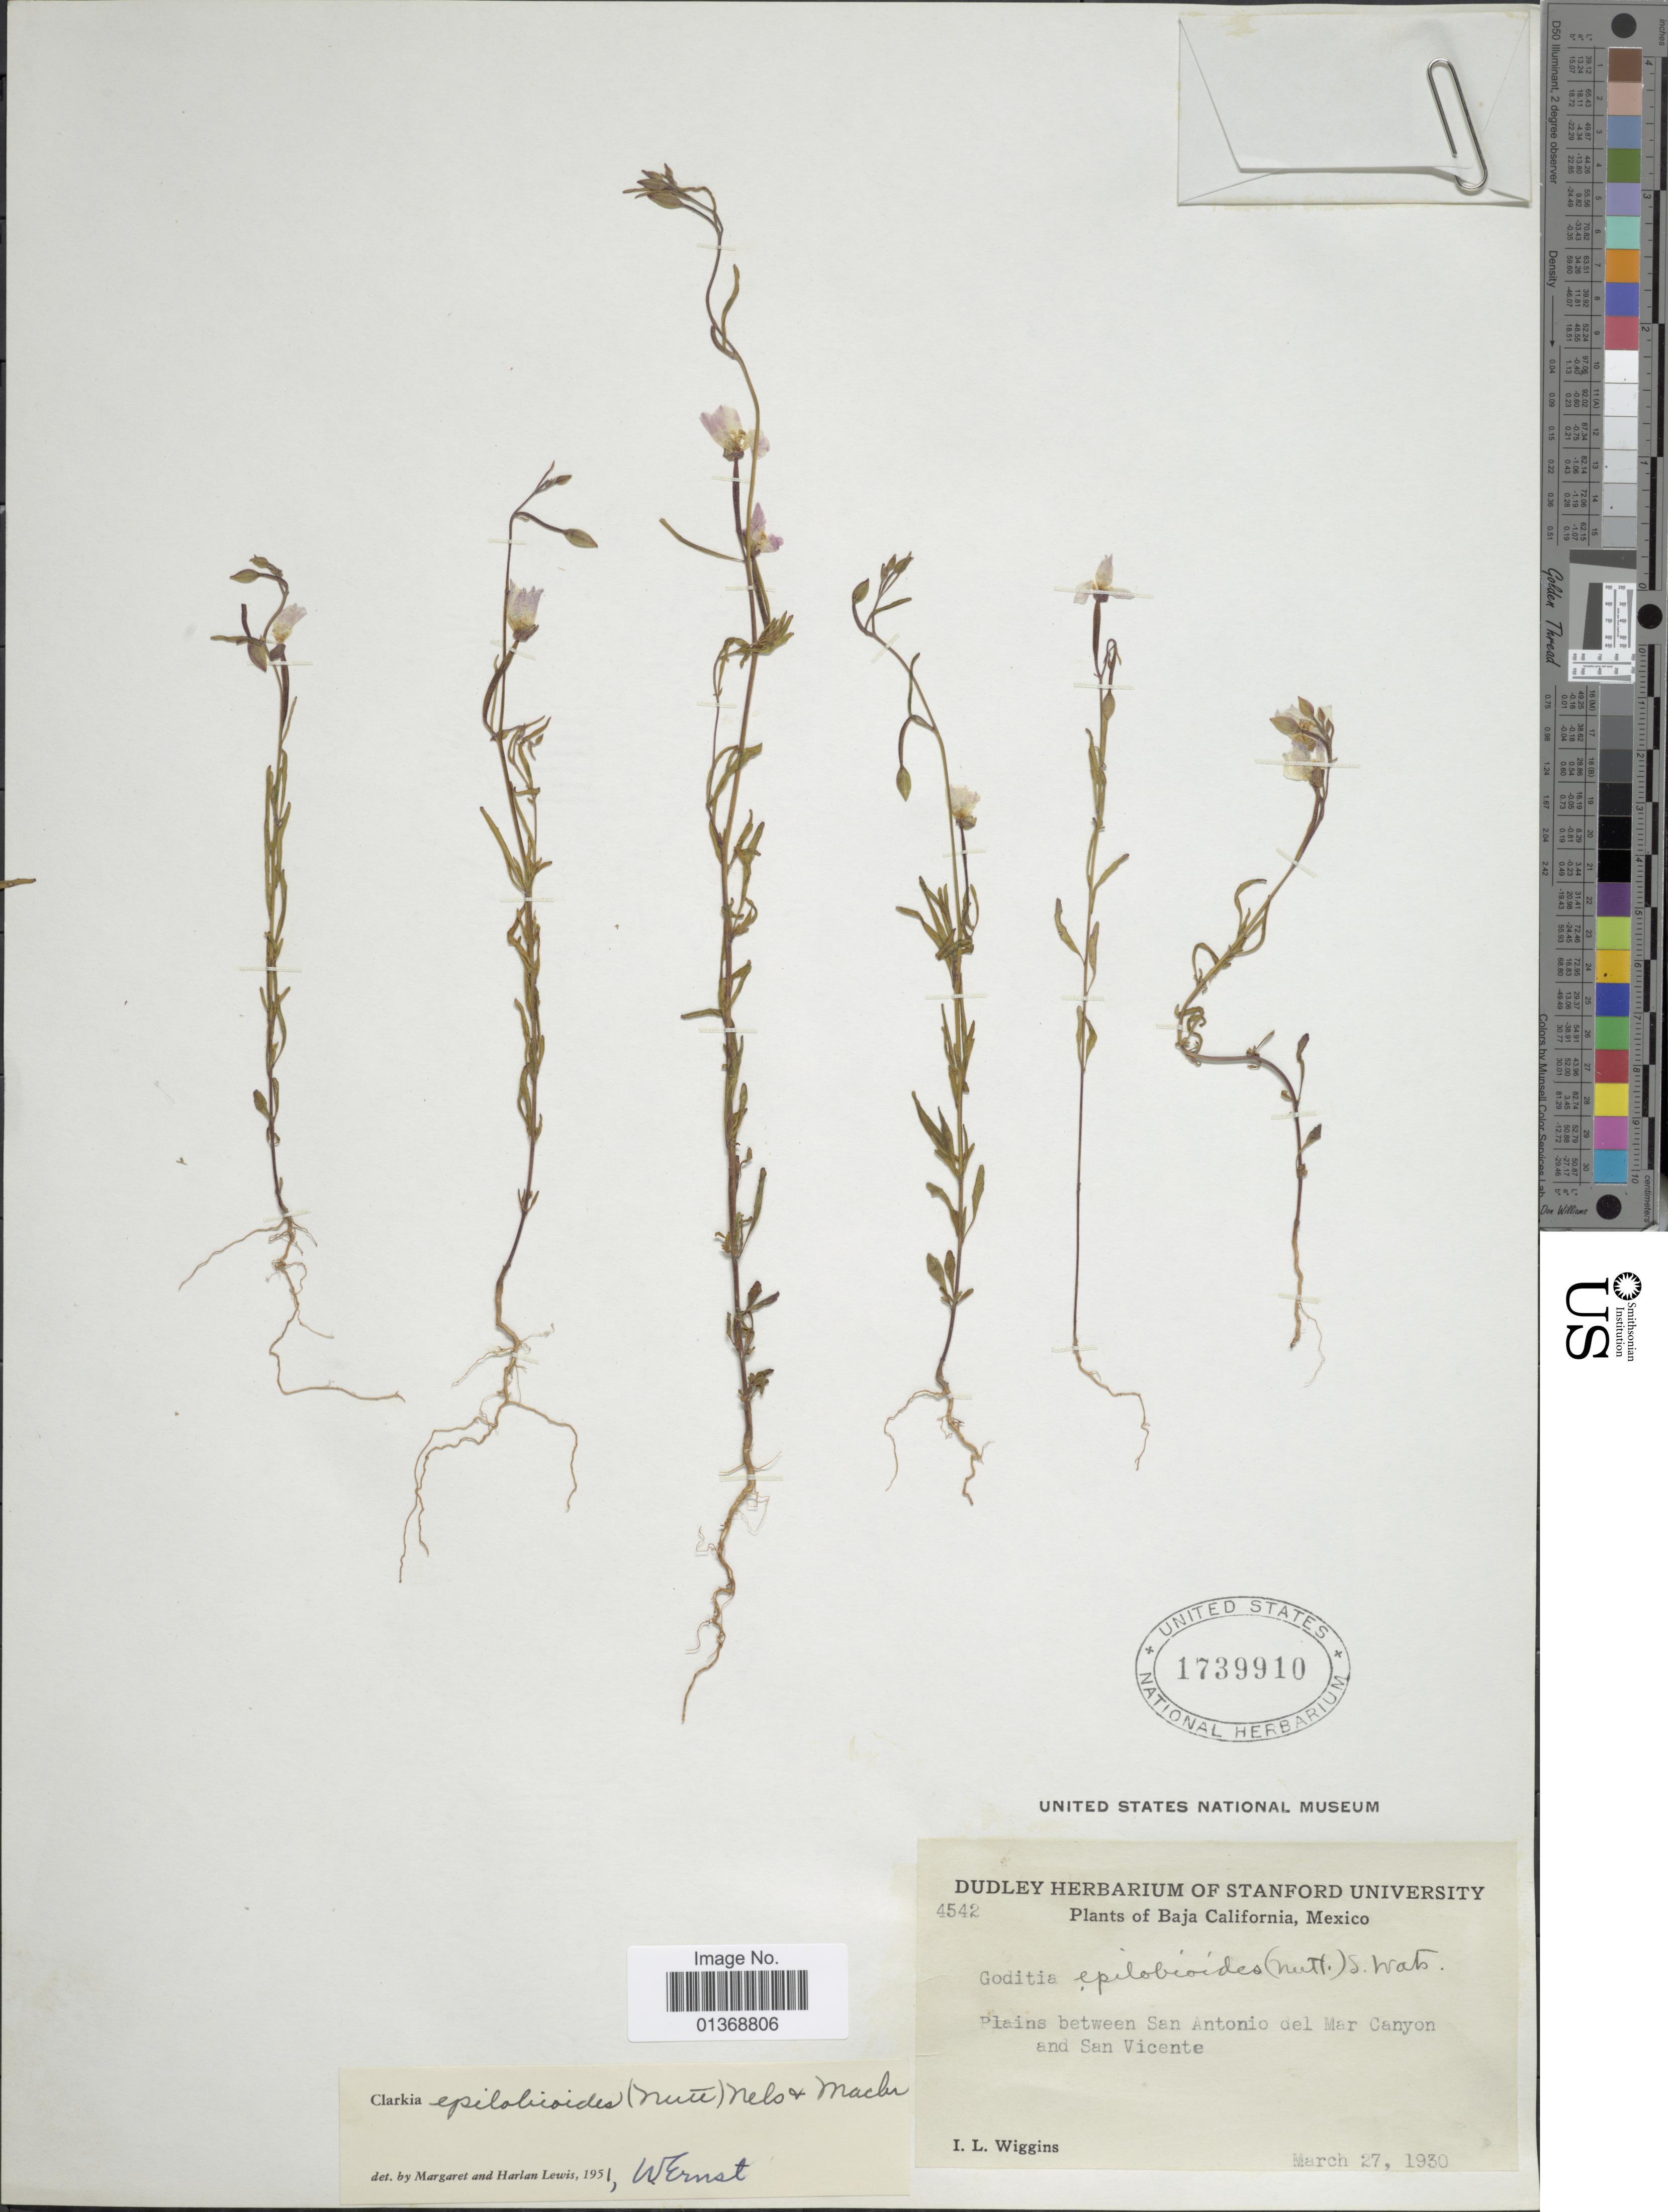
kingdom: Plantae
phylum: Tracheophyta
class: Magnoliopsida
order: Myrtales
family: Onagraceae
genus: Clarkia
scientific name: Clarkia epilobioides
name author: (Nutt. ex Torr. & A. Gray) A. Nelson & J.F. Macbr.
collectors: I. L. Wiggins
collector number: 4542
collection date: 1930-03-27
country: Mexico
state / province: Baja California Norte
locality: Plains between San Antonio del Mar Canyon and San Vicente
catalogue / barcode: US 1739910